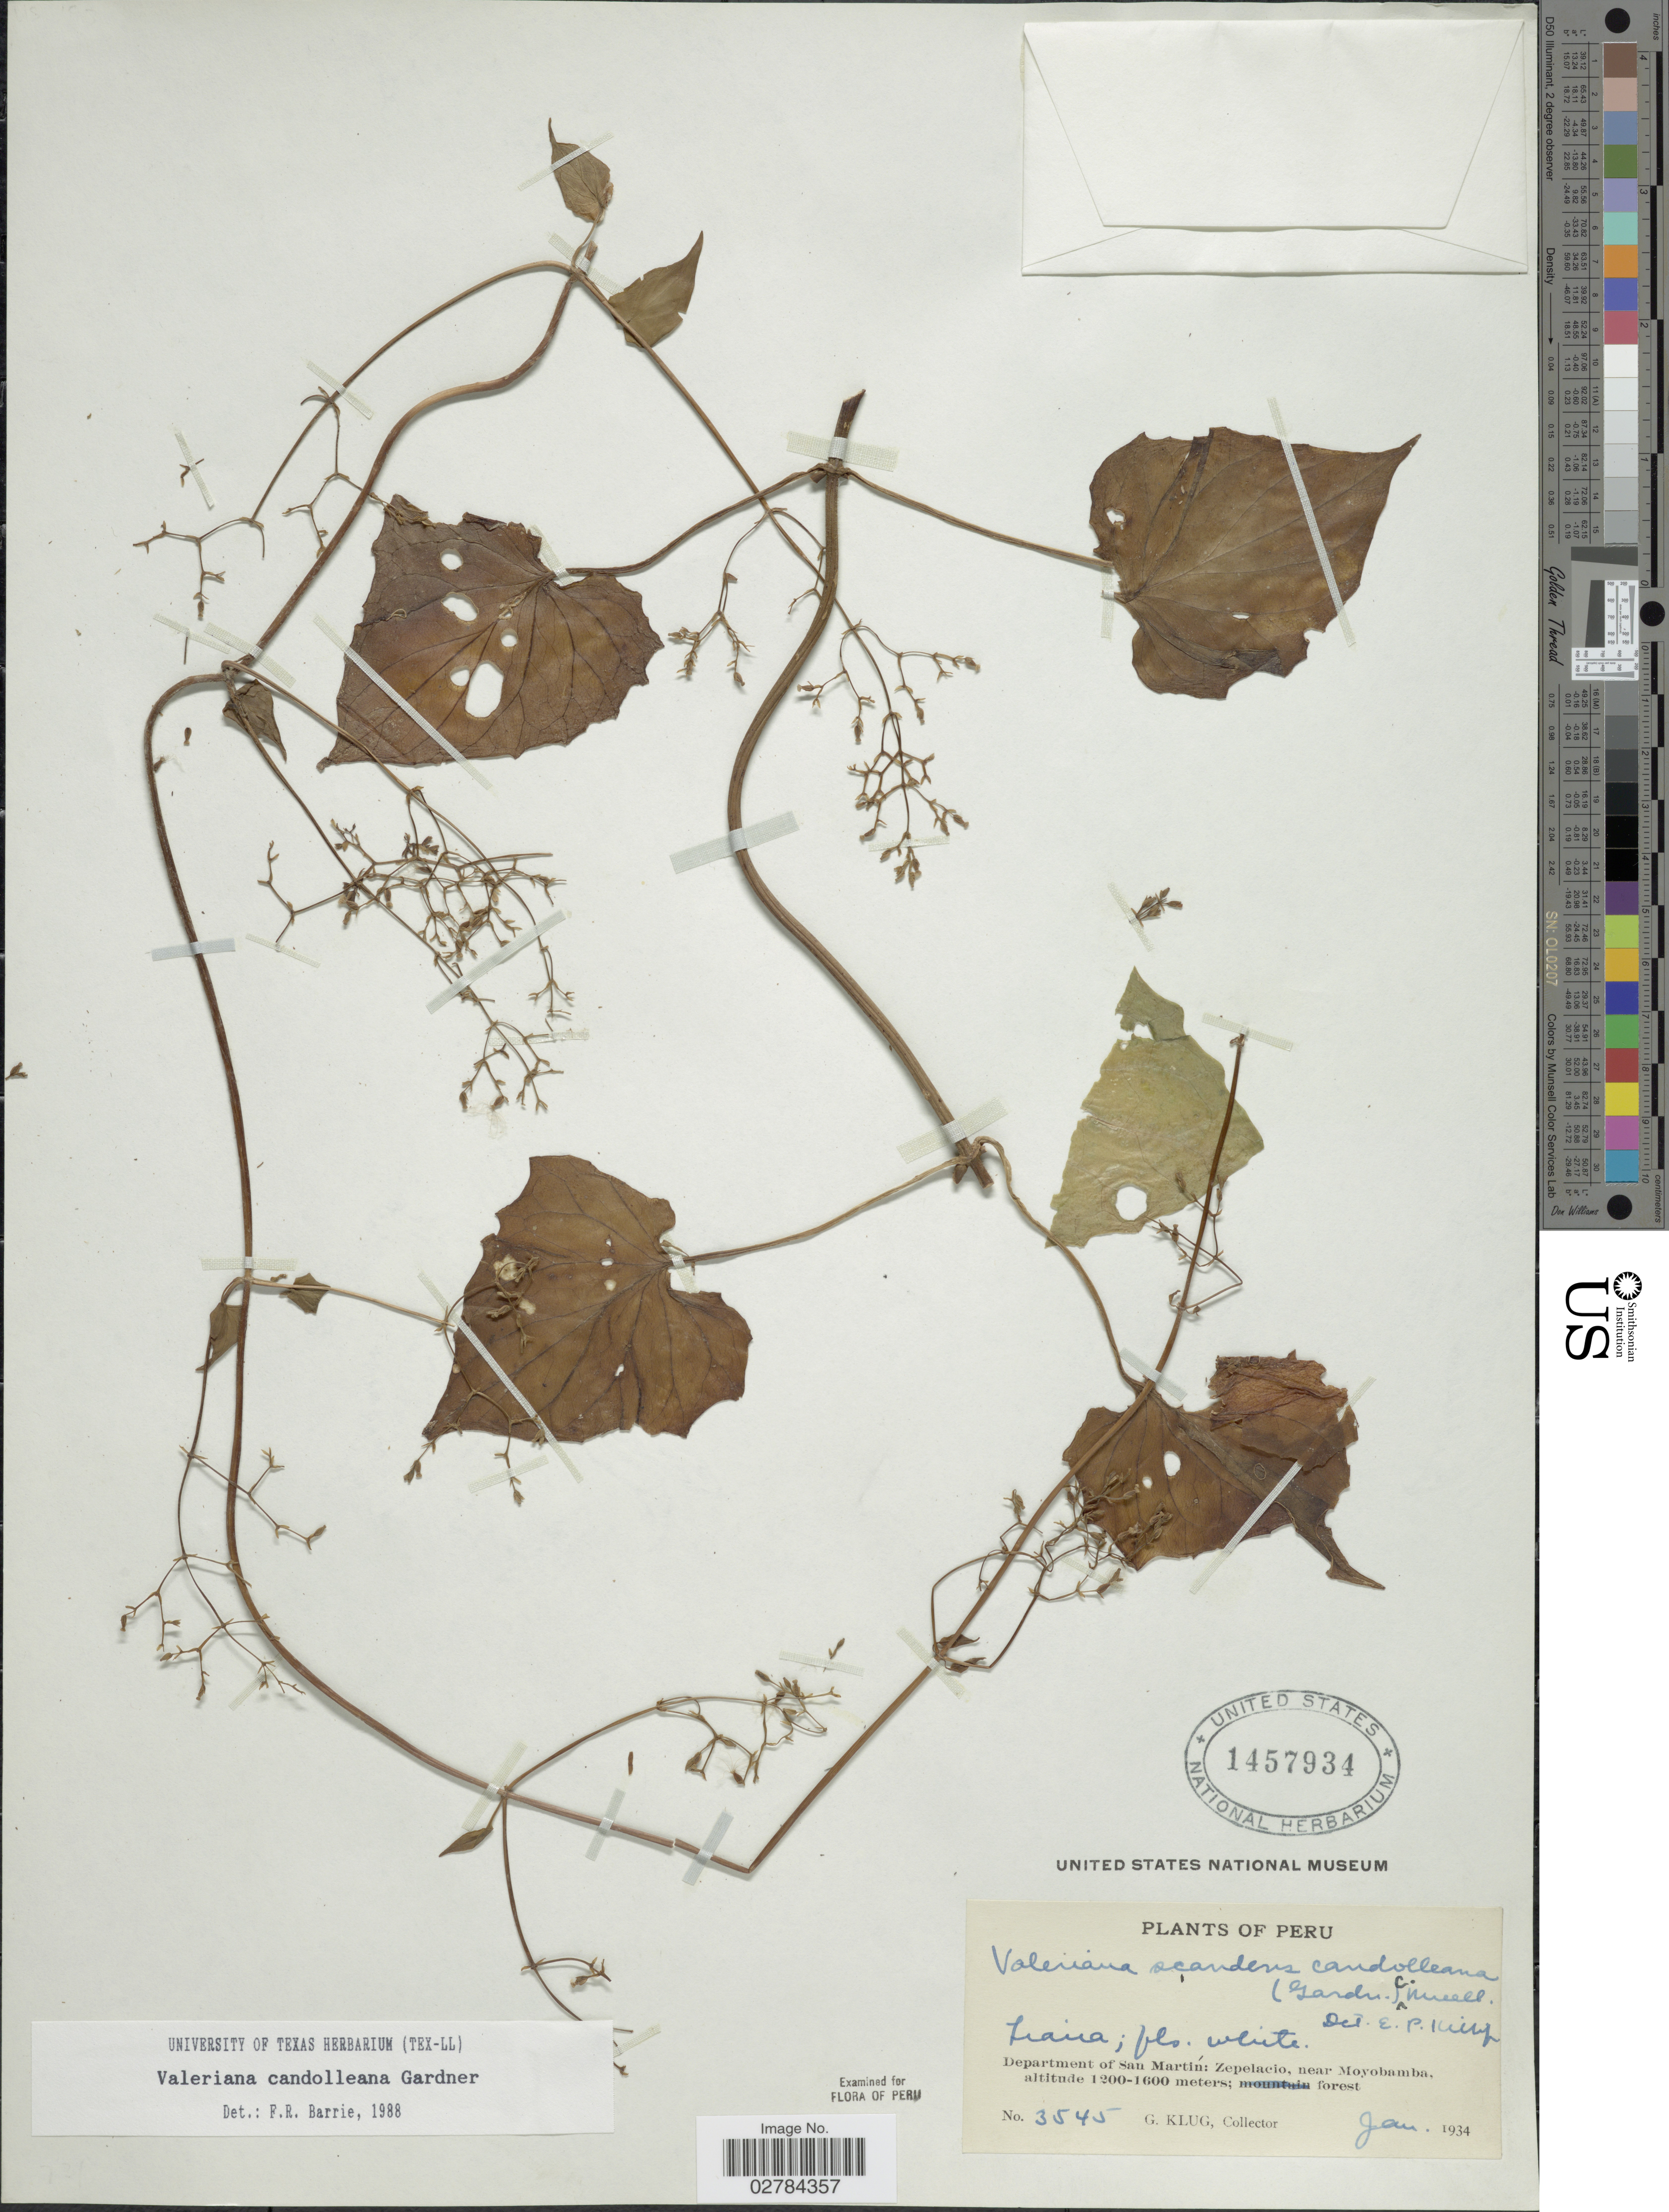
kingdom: Plantae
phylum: Tracheophyta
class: Magnoliopsida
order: Dipsacales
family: Caprifoliaceae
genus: Valeriana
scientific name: Valeriana candolleana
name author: Gardner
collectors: G. Klug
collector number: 3545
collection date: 1934-01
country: Peru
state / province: San Martín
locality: Department of San Martin: Zepelacio, near Moyobamba.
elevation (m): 1200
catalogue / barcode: US 1457934